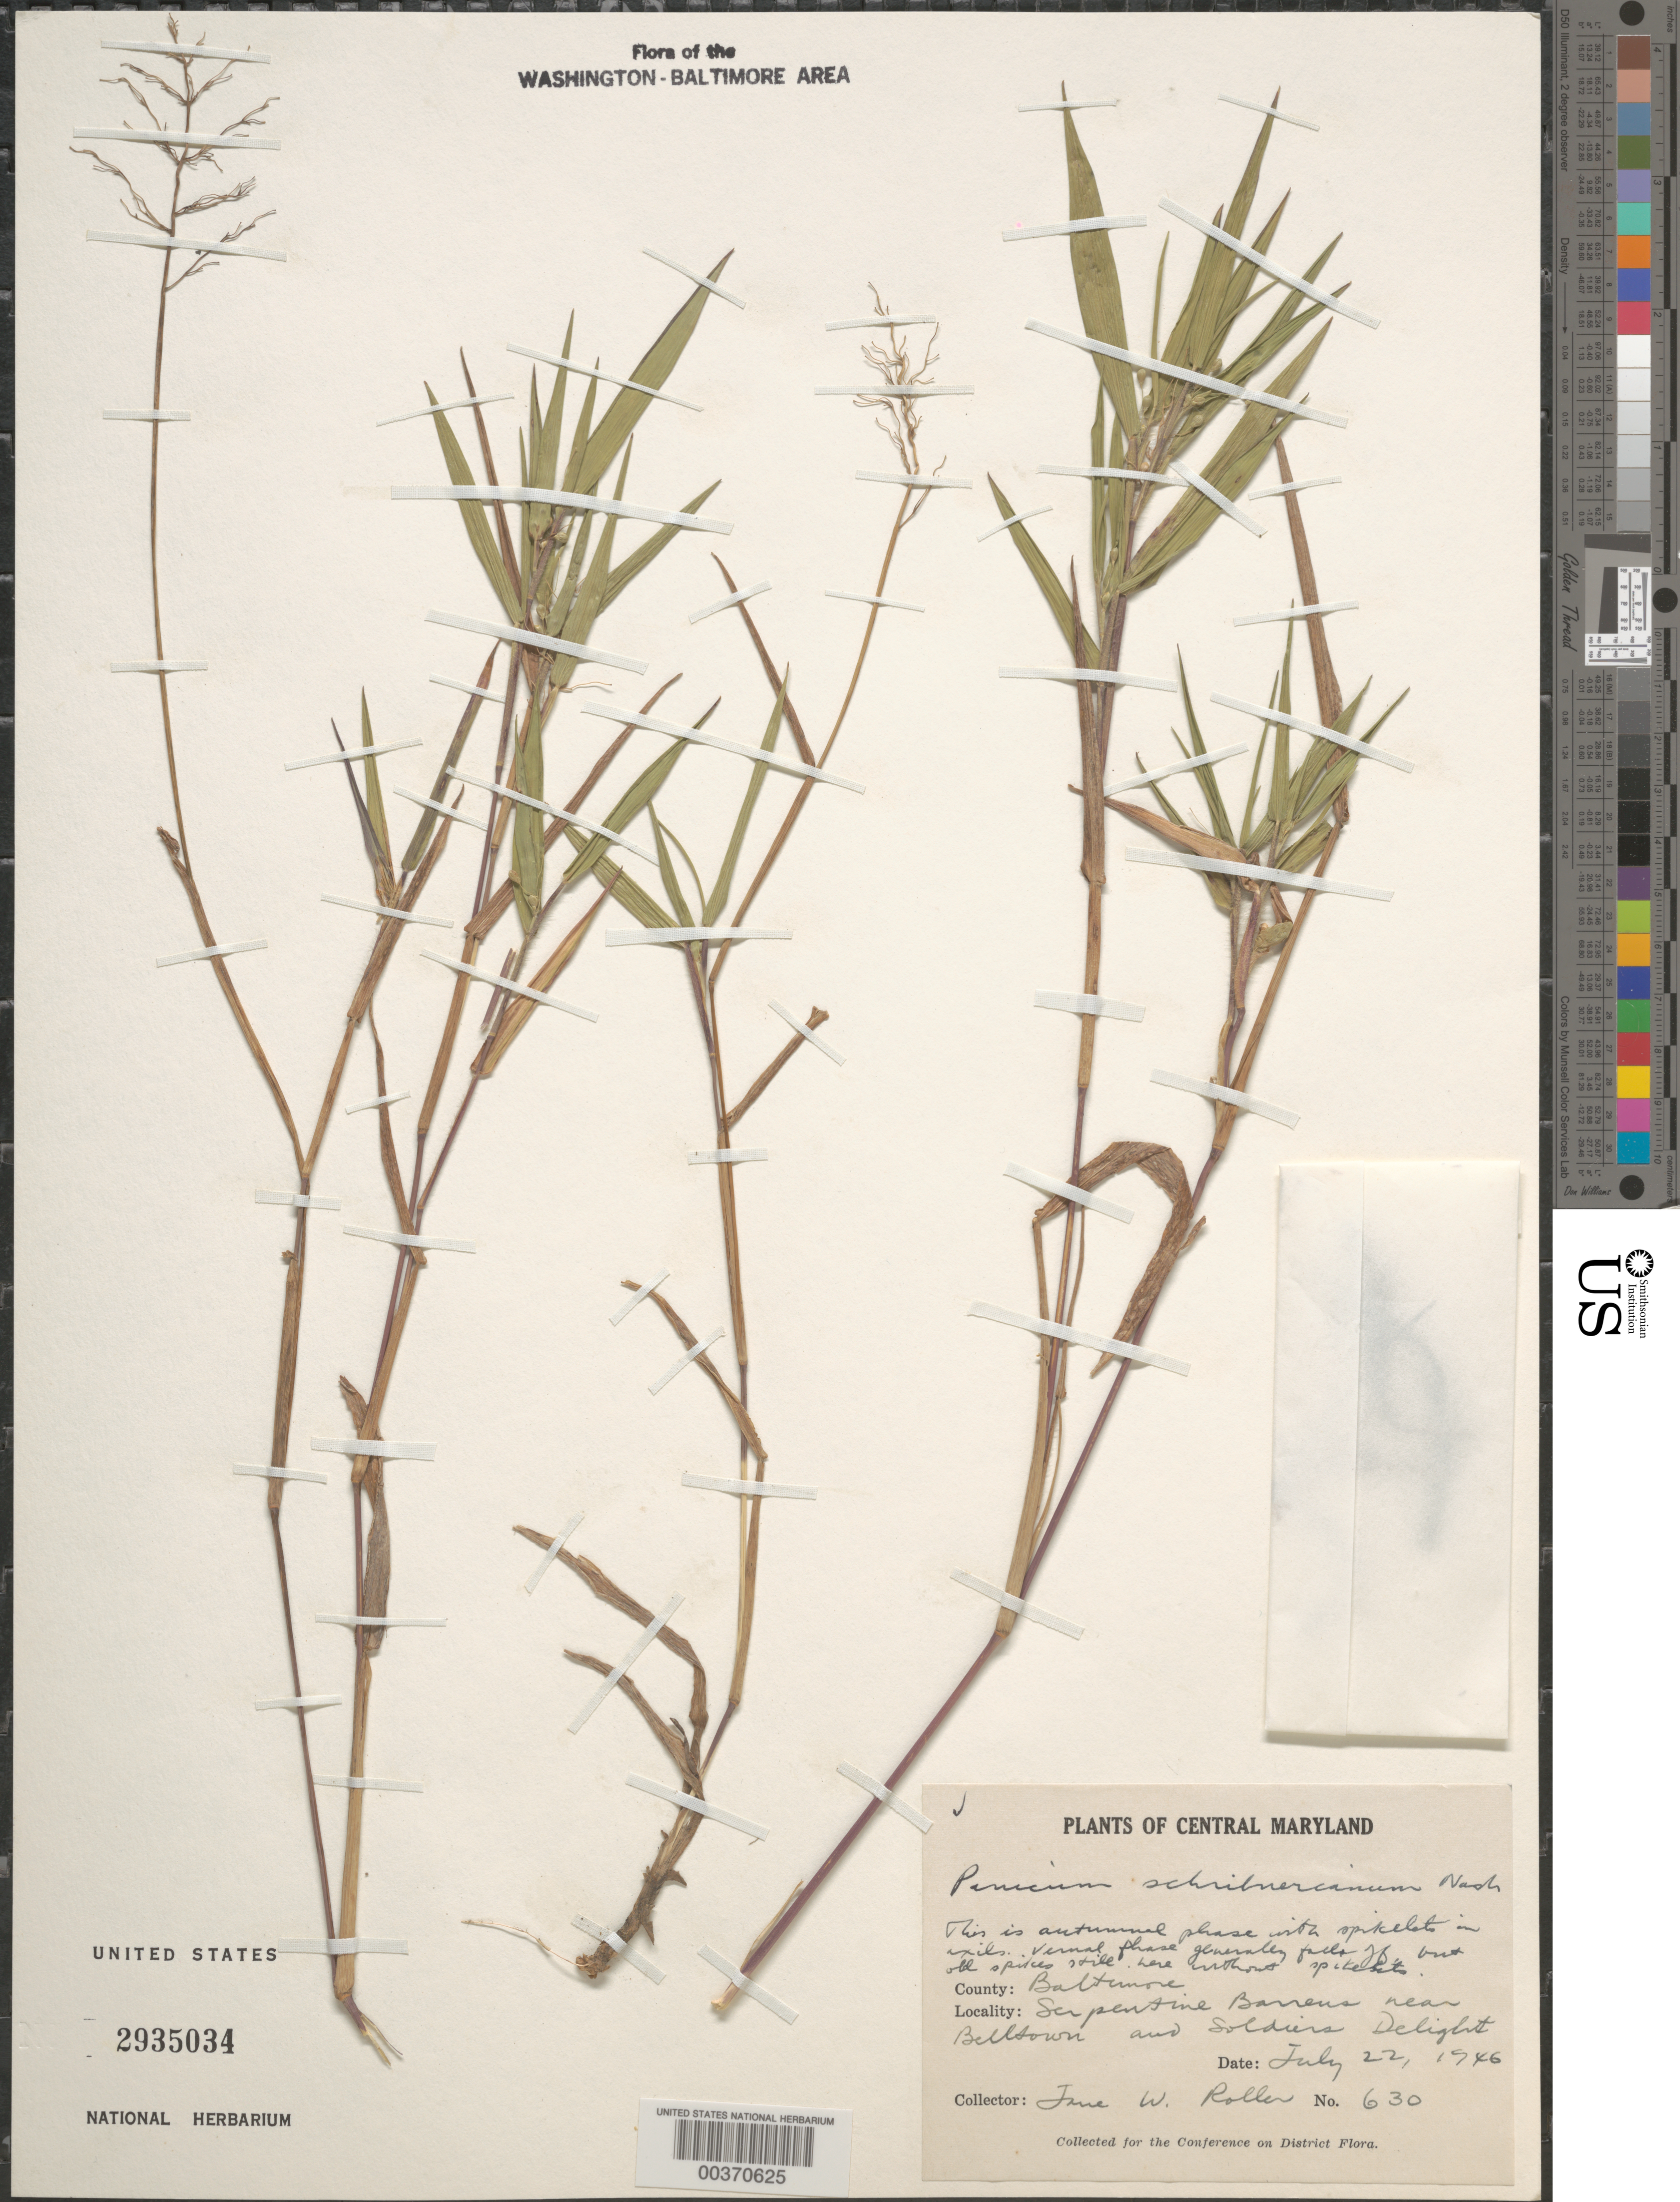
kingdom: Plantae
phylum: Tracheophyta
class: Liliopsida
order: Poales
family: Poaceae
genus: Dichanthelium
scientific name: Dichanthelium oligosanthes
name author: (Schult.) Gould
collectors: J. W. Roller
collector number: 630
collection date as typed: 22 Jul 1946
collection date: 1946-07-22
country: United States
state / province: Maryland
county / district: Baltimore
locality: Serpentine Barrens, Belltown and Soldiers Delight vicinity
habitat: Serpentine barrens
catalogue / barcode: US 2935034